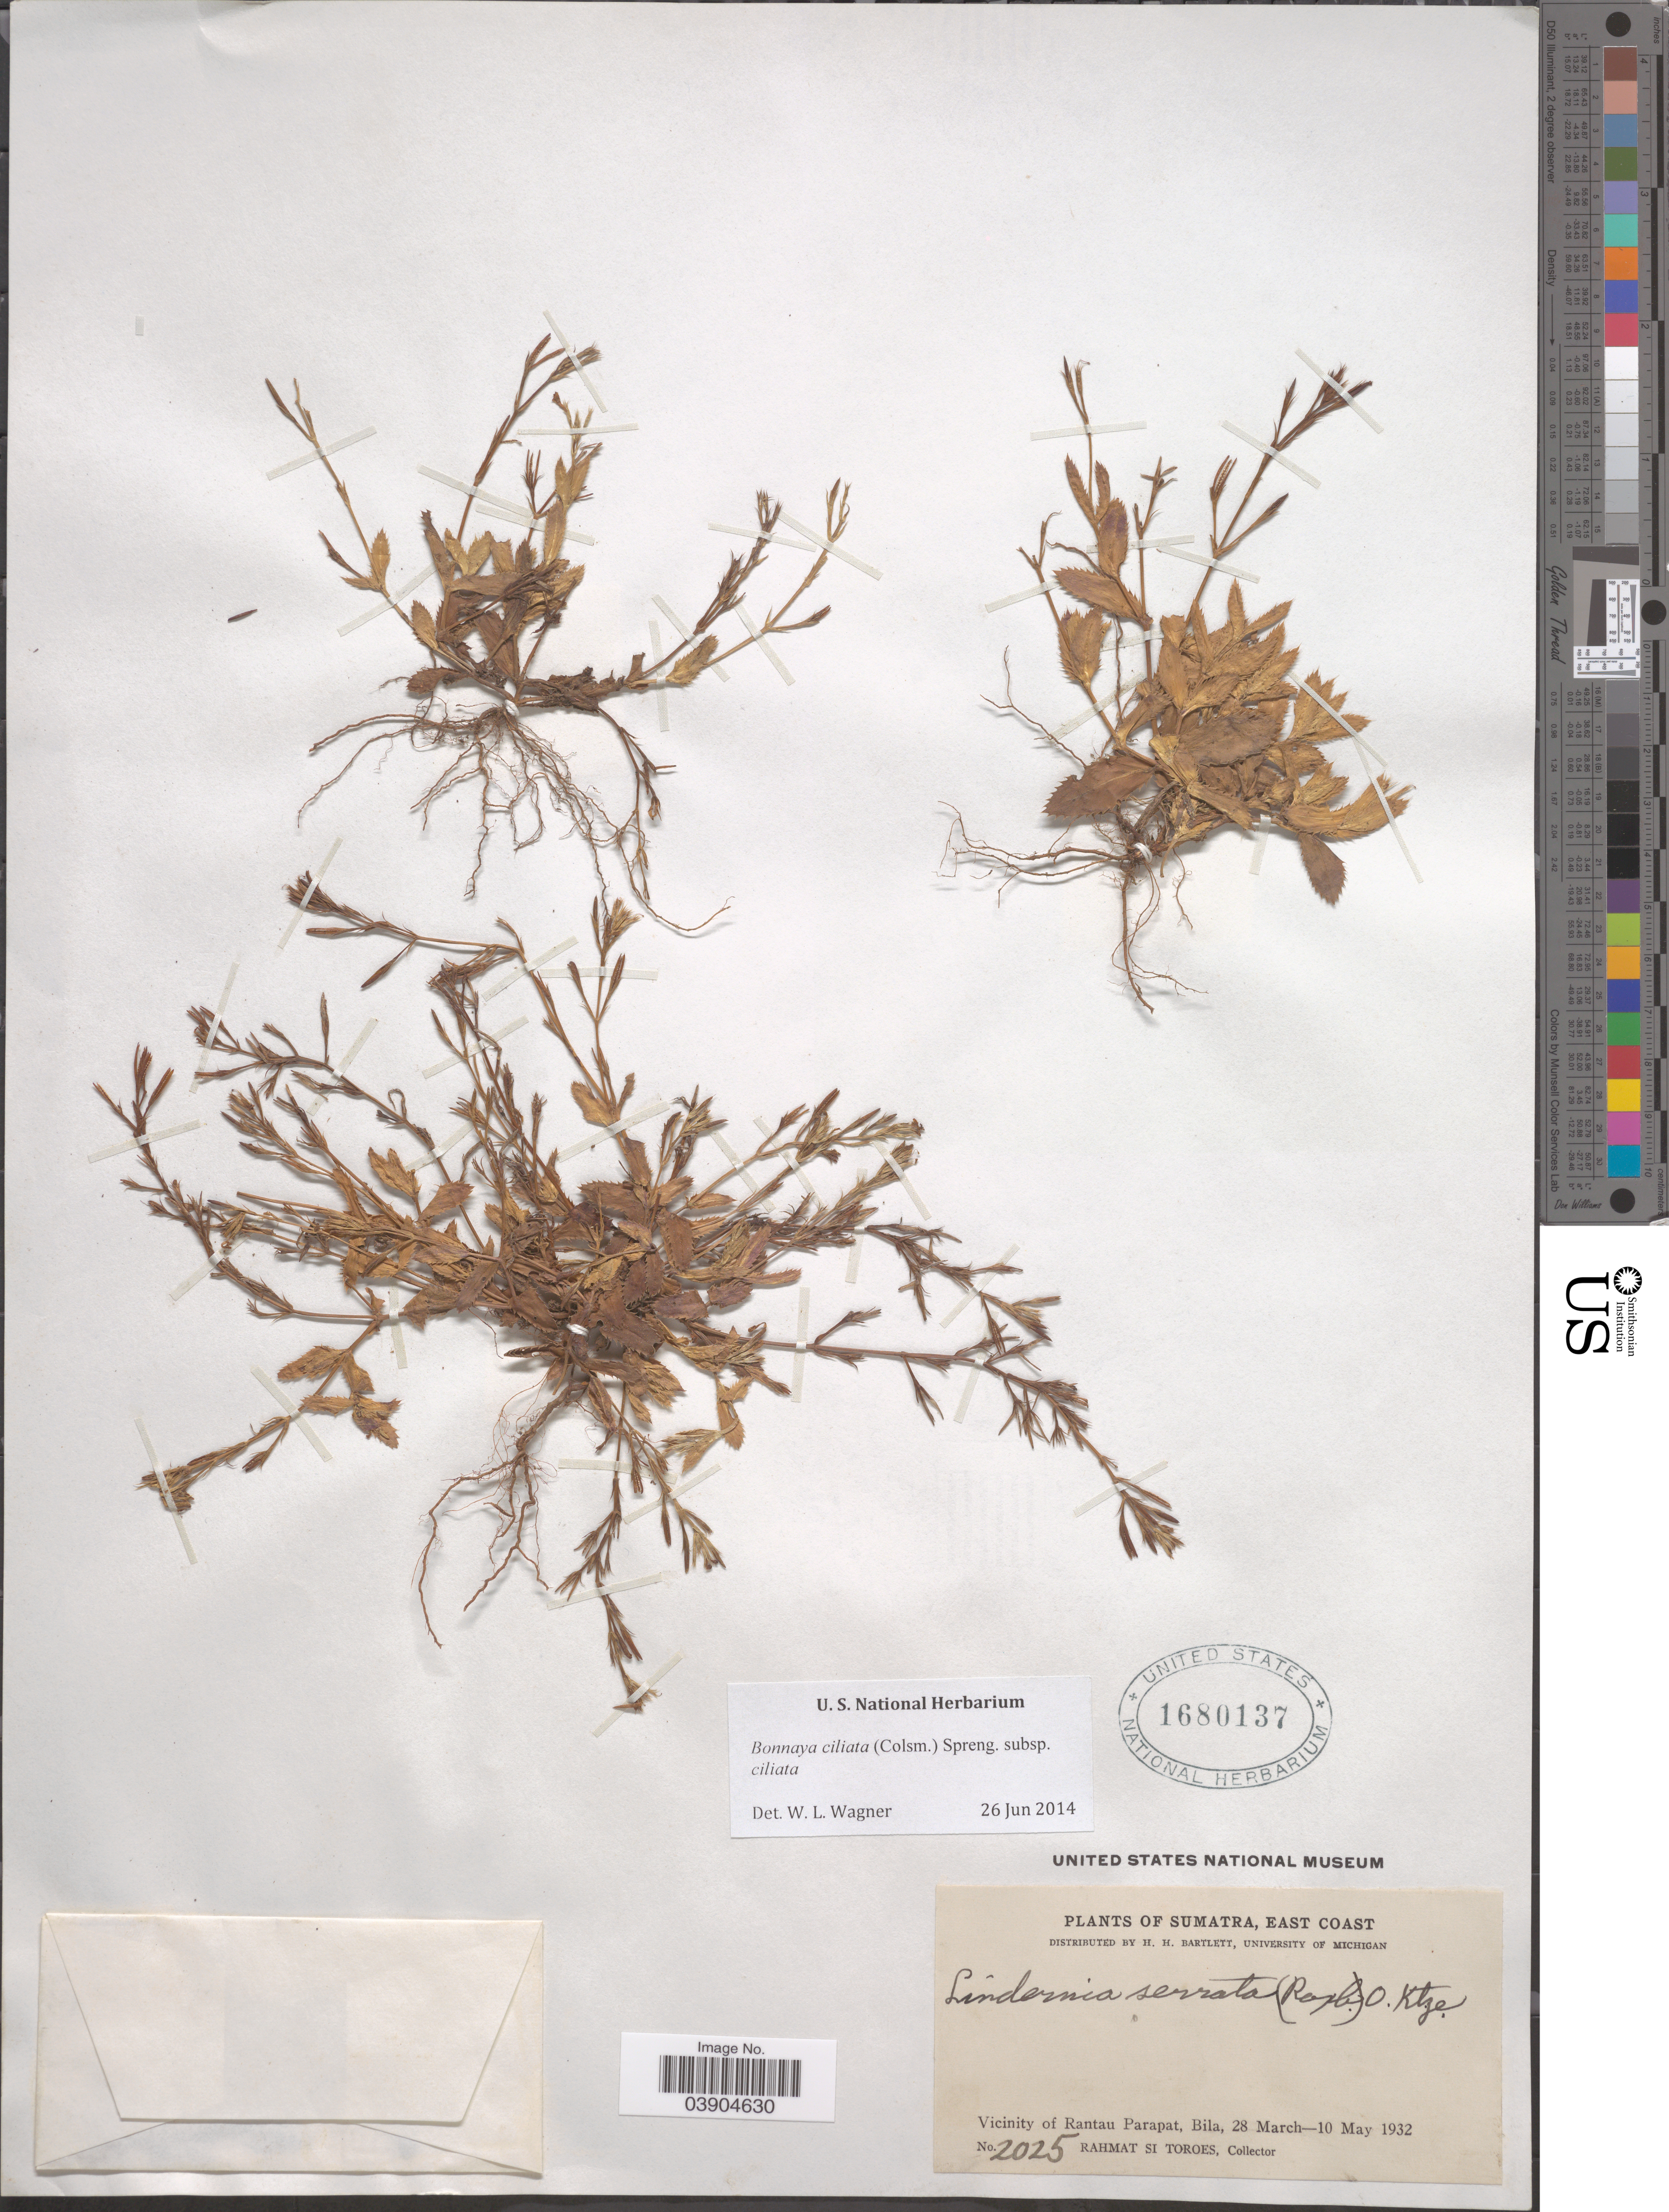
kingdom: Plantae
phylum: Tracheophyta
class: Magnoliopsida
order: Lamiales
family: Linderniaceae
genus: Lindernia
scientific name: Lindernia ciliata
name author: (Colsm.) Pennell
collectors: Rahmat Si Boeea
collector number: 2025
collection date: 1932-03-28/1932-05-10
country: Indonesia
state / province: Sumatra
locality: East Coast. Vicinity of Rantau Parapat, Bila.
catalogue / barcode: US 1680137